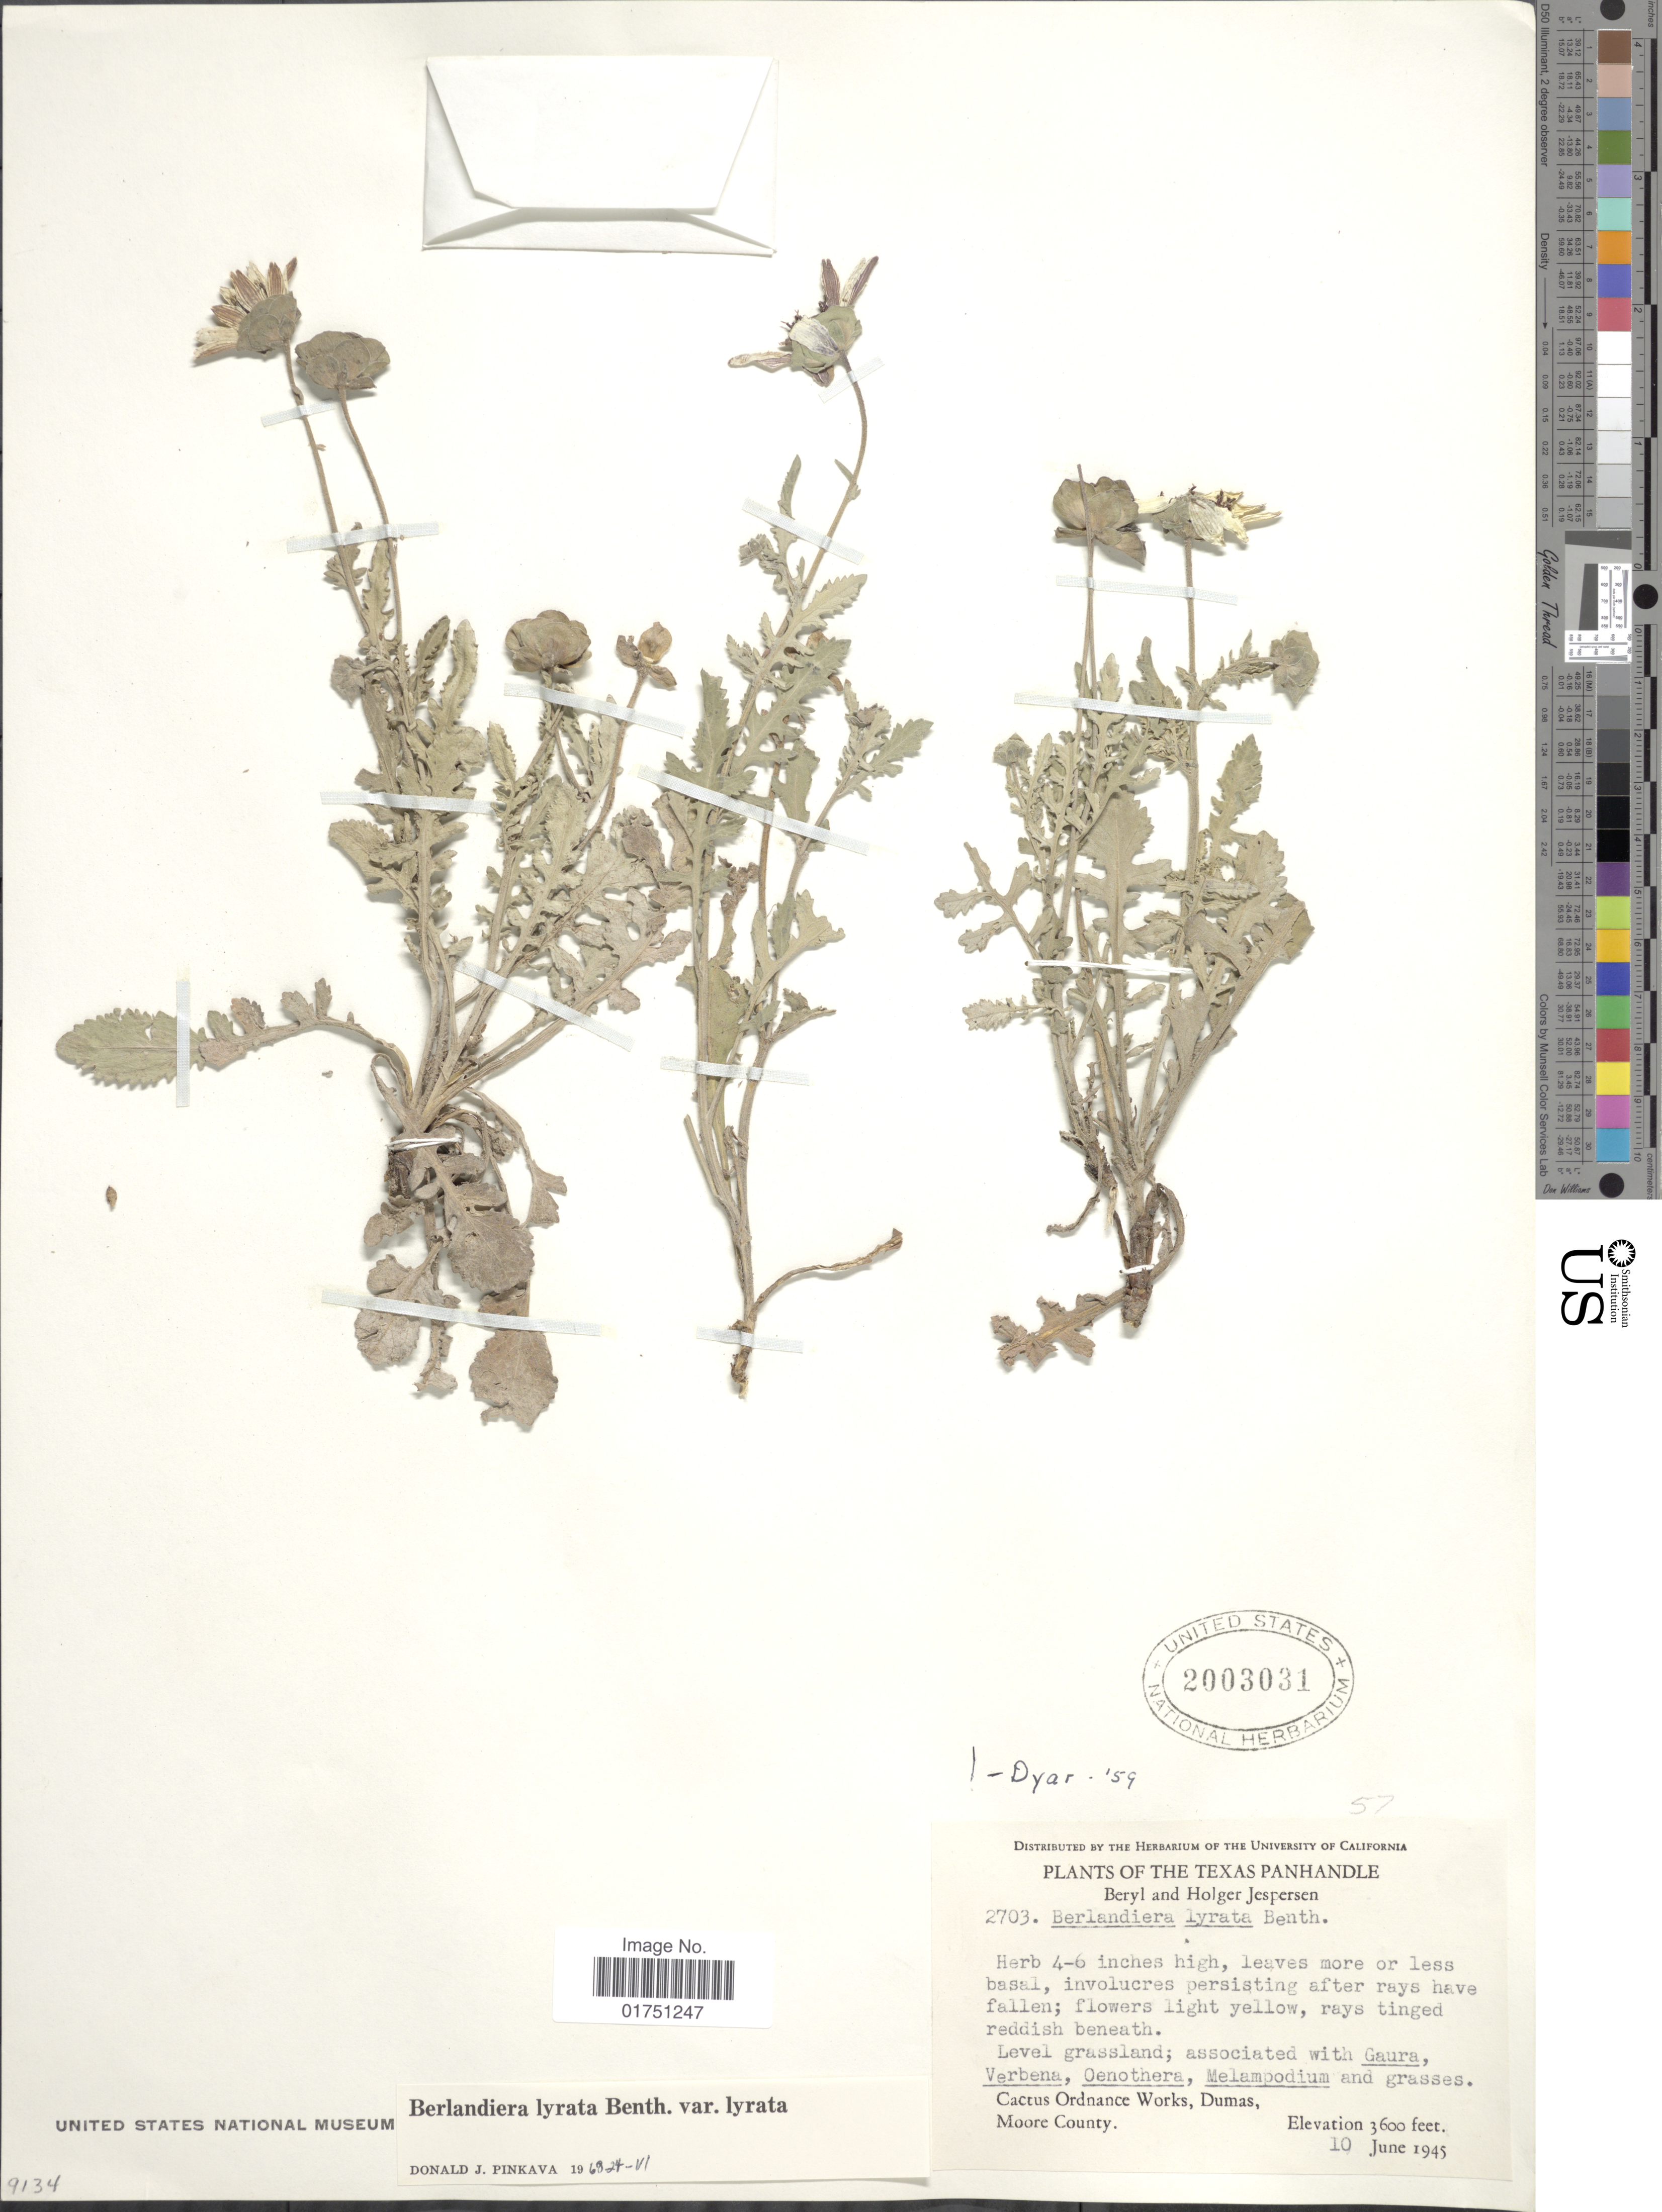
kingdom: Plantae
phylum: Tracheophyta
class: Magnoliopsida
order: Asterales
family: Asteraceae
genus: Berlandiera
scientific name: Berlandiera lyrata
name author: Benth.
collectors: B. Jespersen & H. Jespersen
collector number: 2703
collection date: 1945-06-10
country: United States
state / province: Texas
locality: Texas Panhandle. Cactus Ordnance Works, Dumas, Moore County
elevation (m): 1097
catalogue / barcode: US 2003031